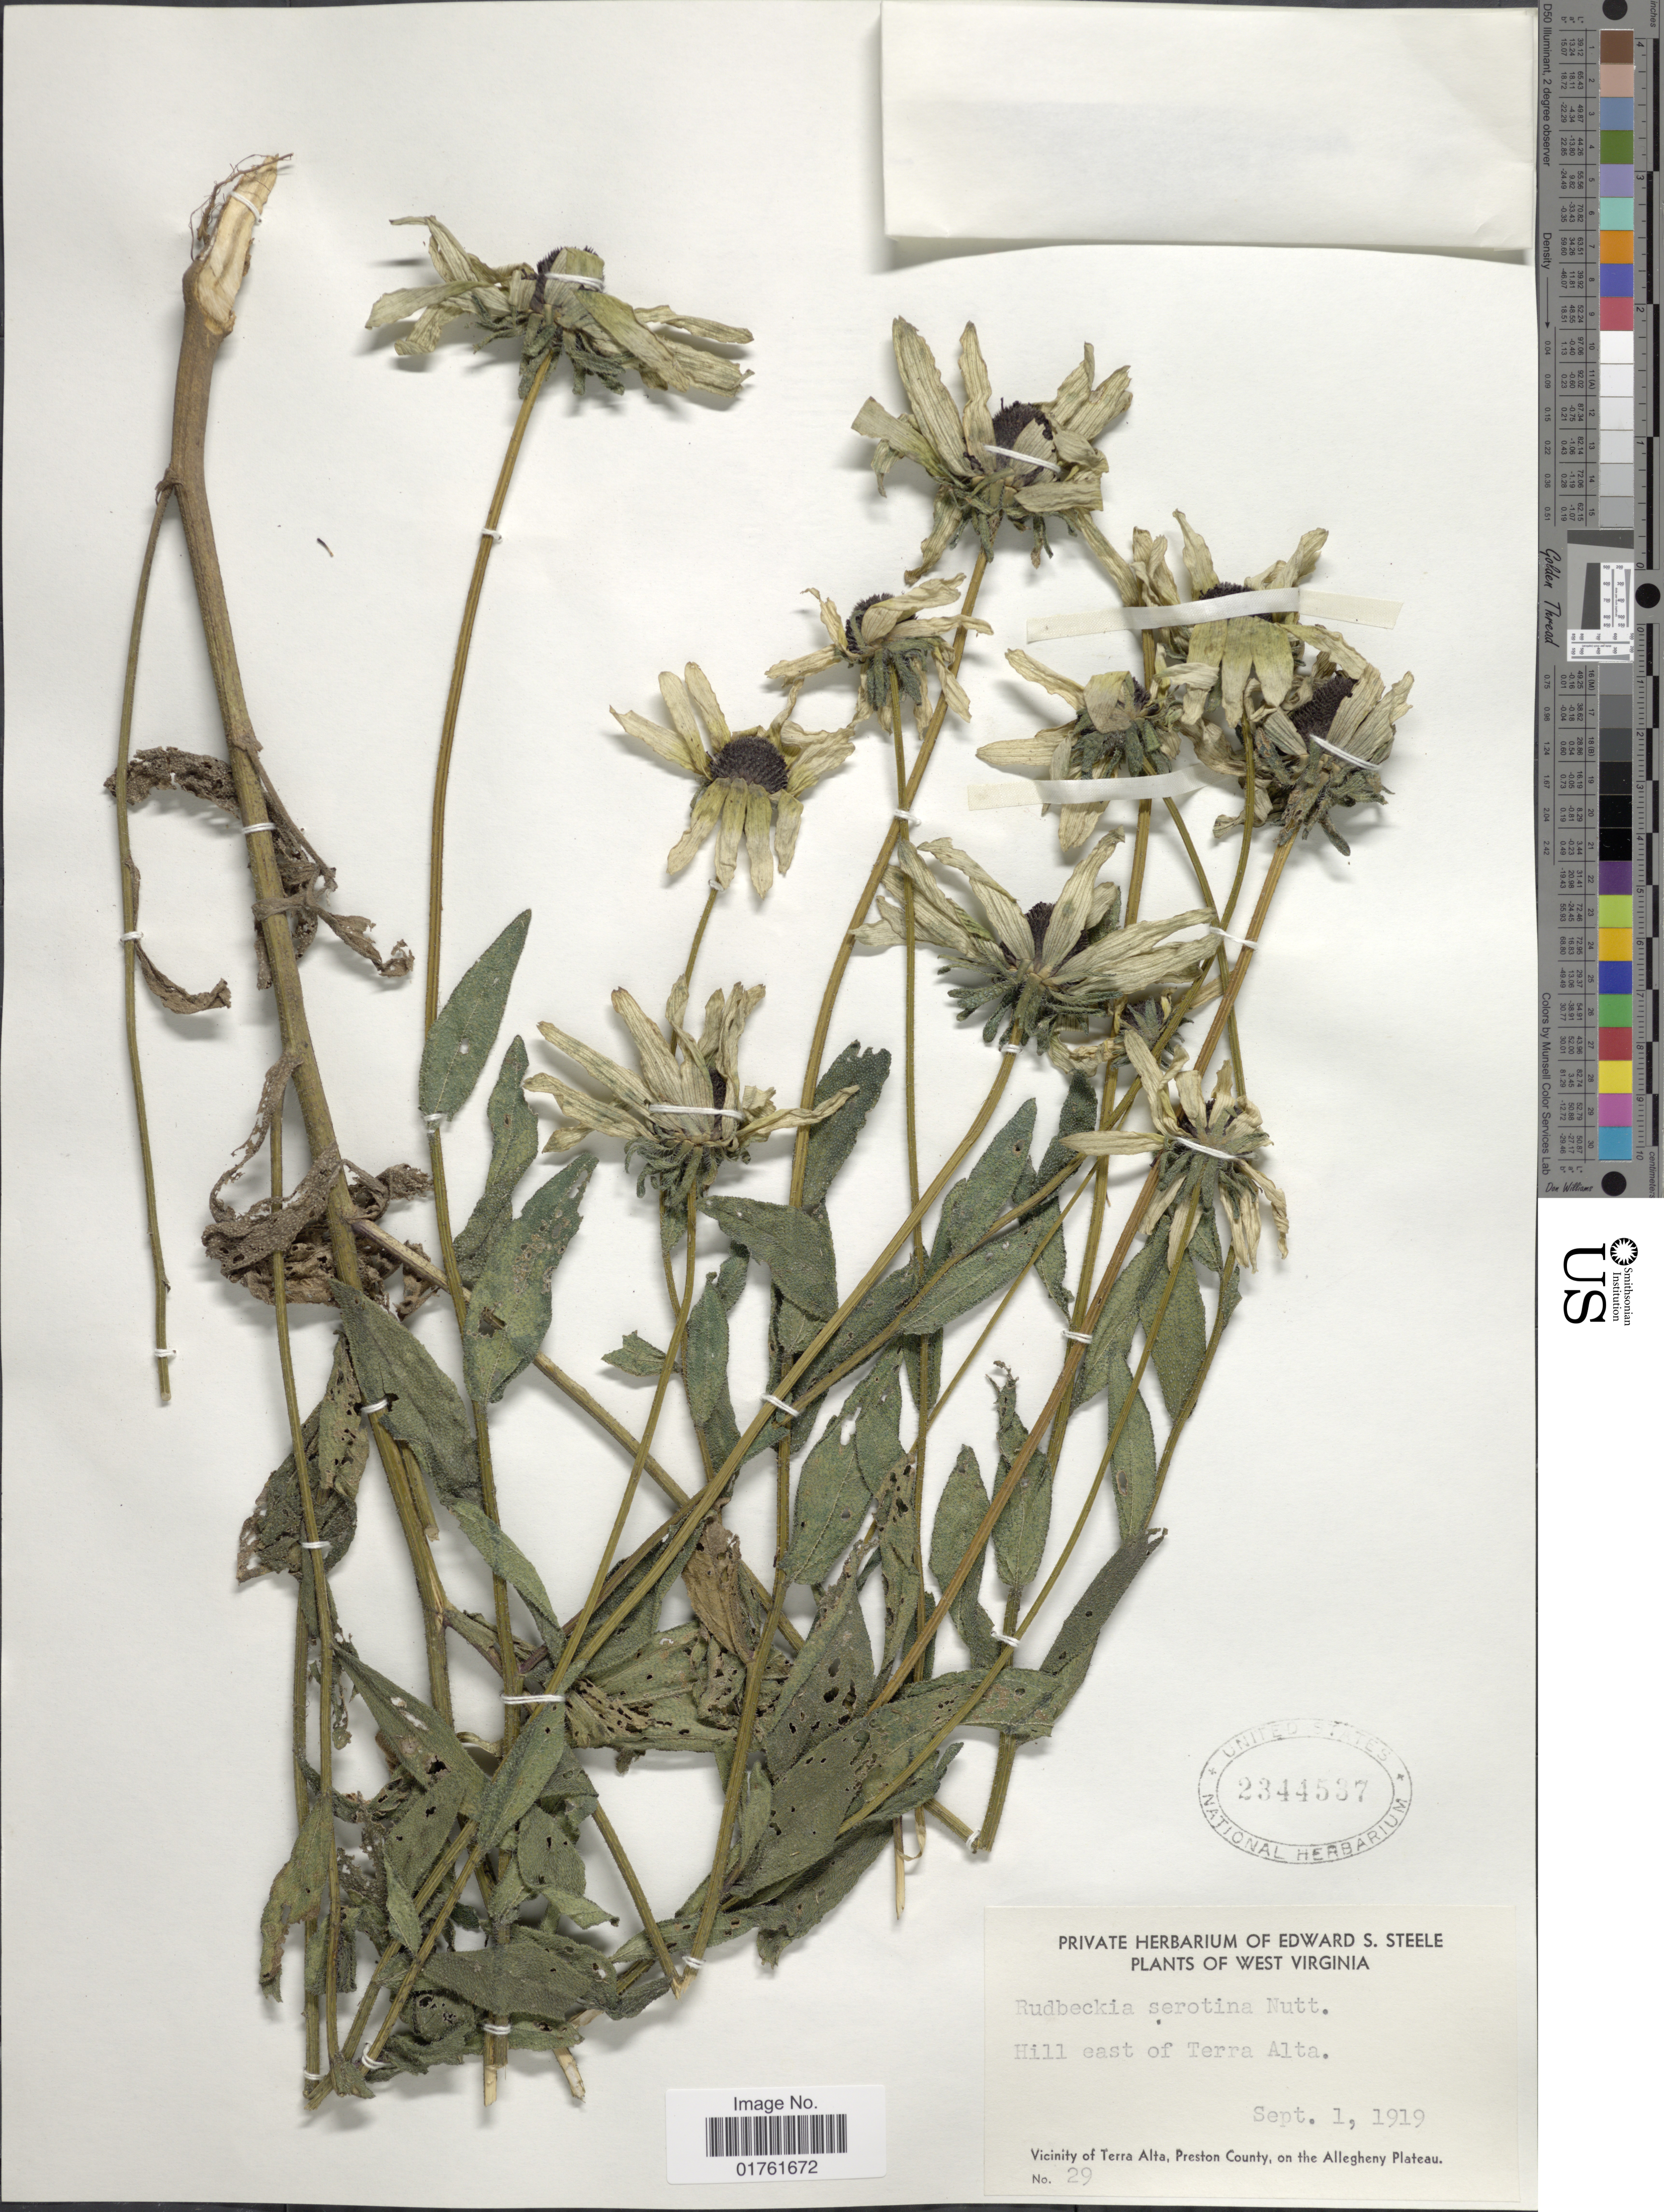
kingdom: Plantae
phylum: Tracheophyta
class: Magnoliopsida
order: Asterales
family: Asteraceae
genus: Rudbeckia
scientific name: Rudbeckia serotina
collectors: ex herb. Edward S. Steele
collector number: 29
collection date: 1919-09-01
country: United States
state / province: West Virginia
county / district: Preston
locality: Hill east of terra Alta, Vicinity of Terra Alta, Preston County, on the Allegheny Plateau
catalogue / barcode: US 2344537